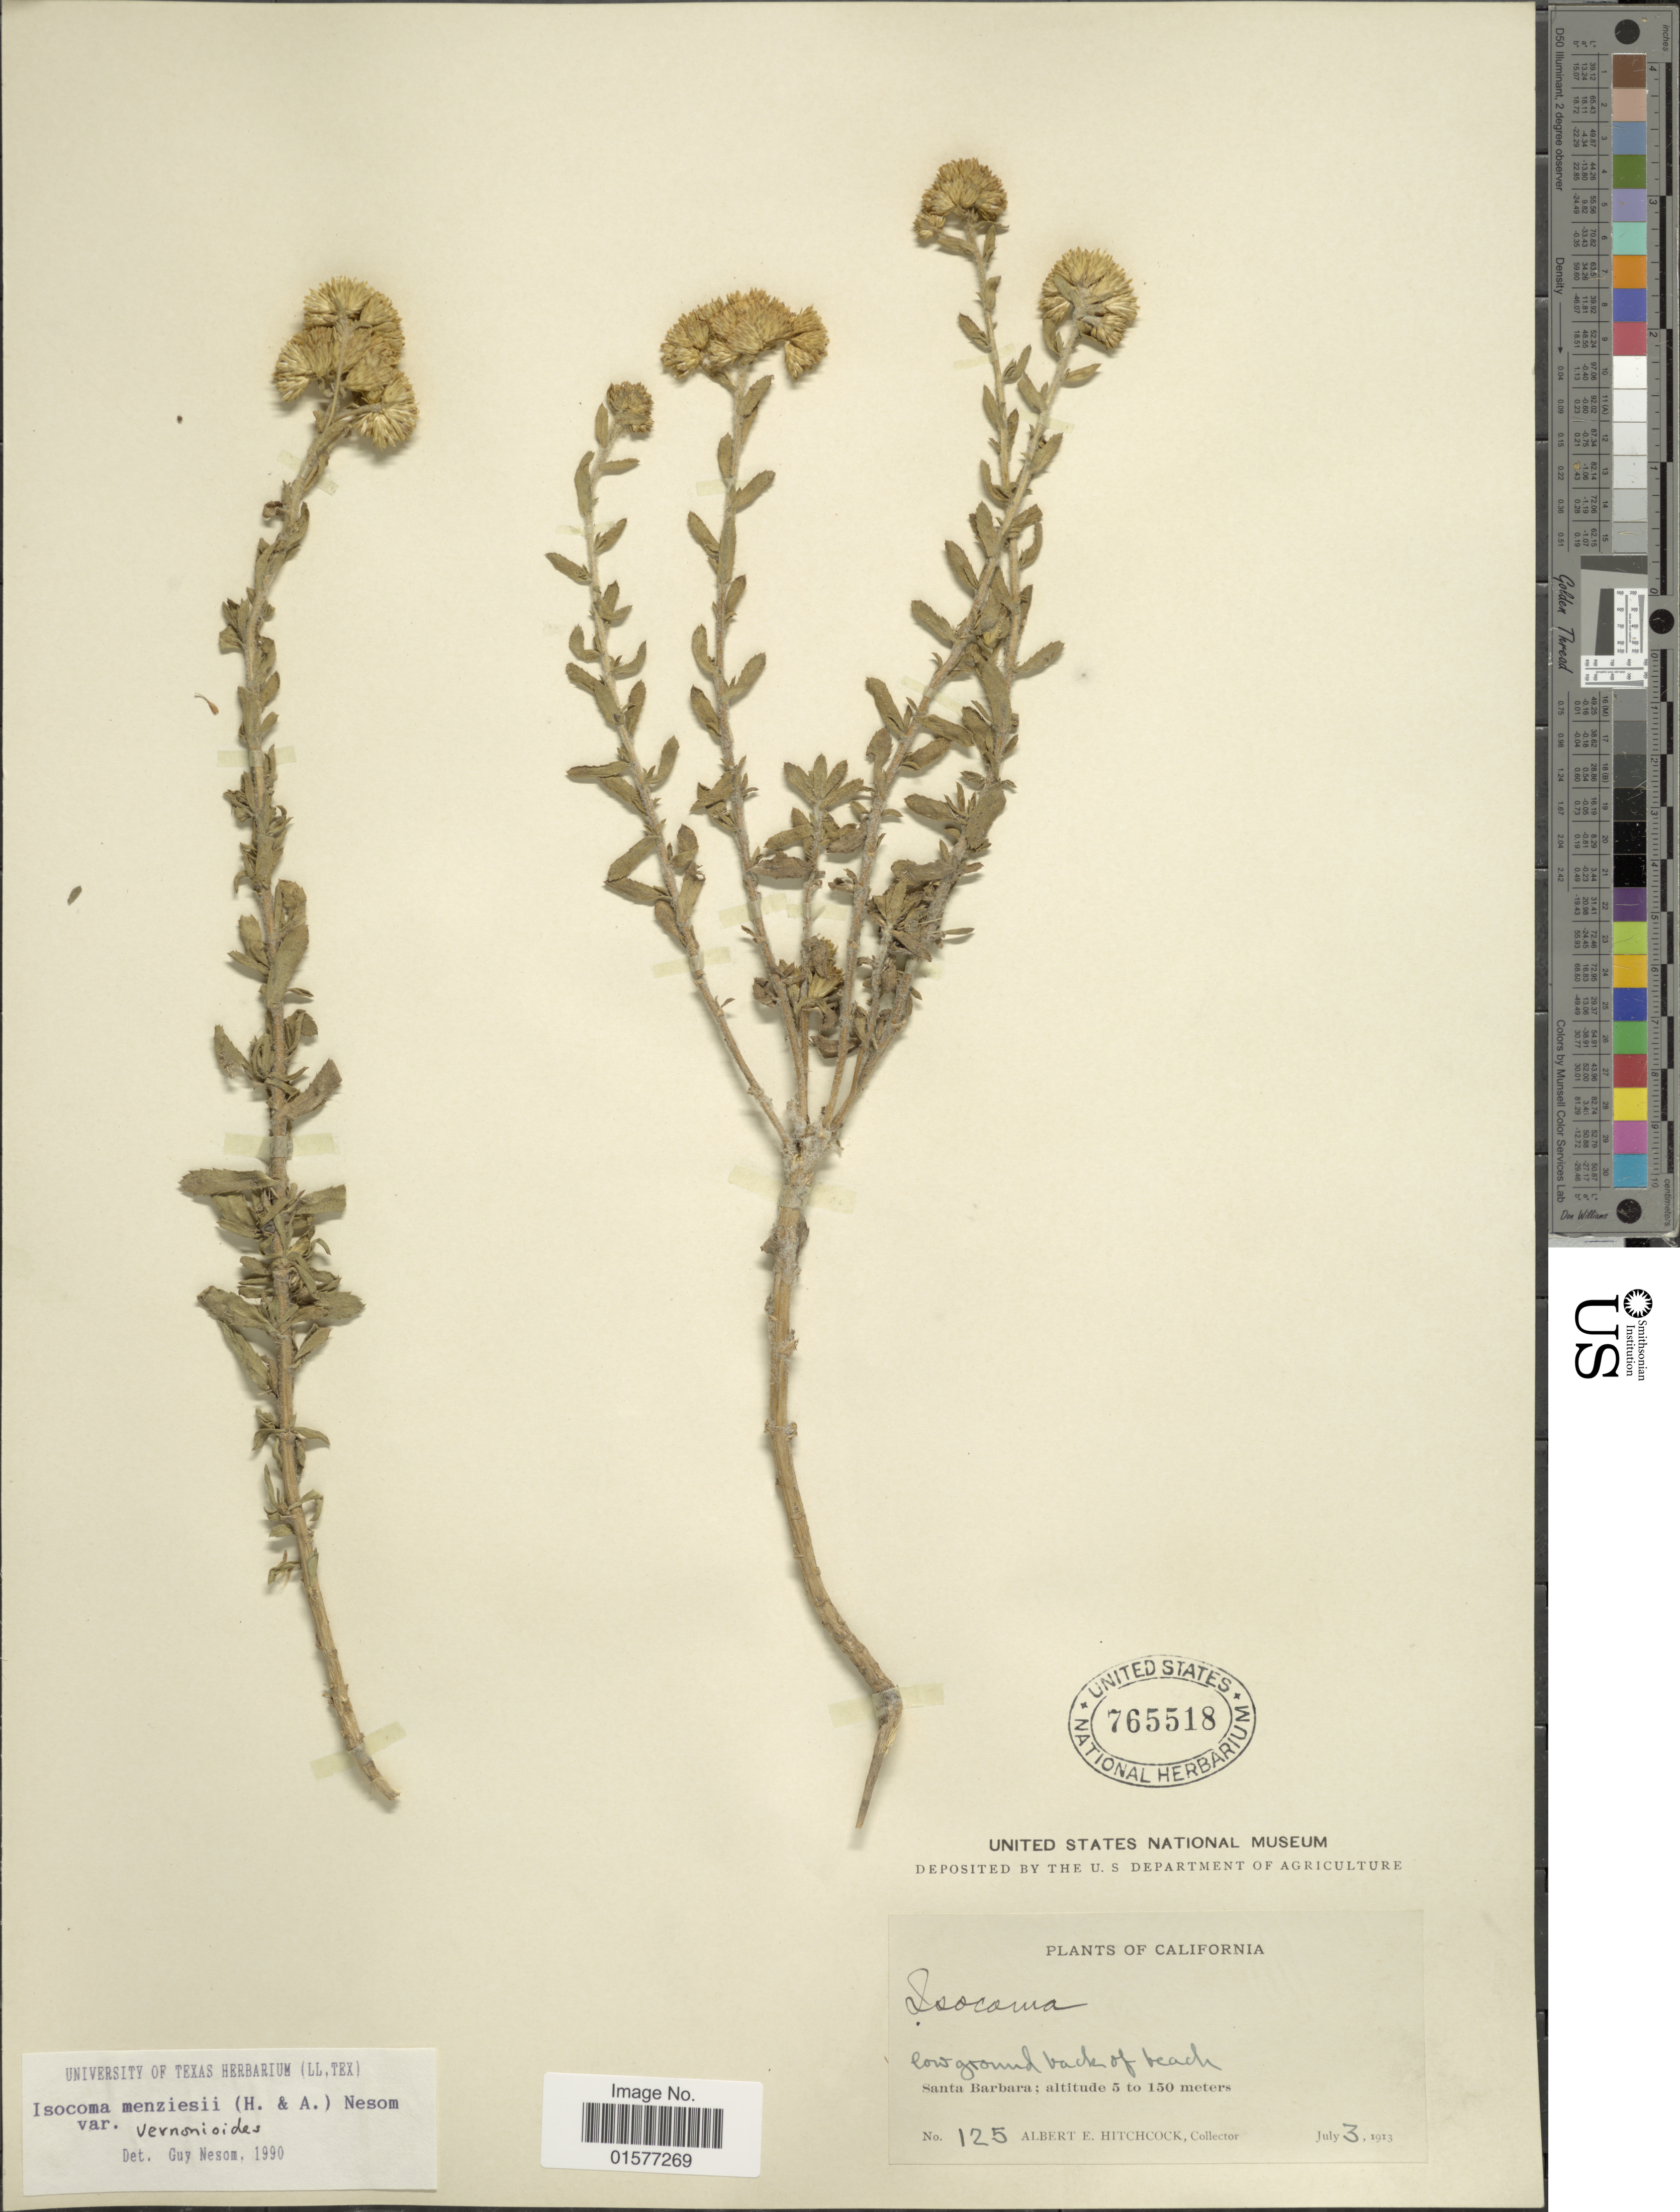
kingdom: Plantae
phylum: Tracheophyta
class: Magnoliopsida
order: Asterales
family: Asteraceae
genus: Isocoma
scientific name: Isocoma menziesii var. vernonioides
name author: (Nutt.) G.L. Nesom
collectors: A. Hitchcock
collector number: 125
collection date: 1913-07-03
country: United States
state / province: California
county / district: Santa Barbara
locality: Santa Barbara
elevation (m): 5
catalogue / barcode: US 765518